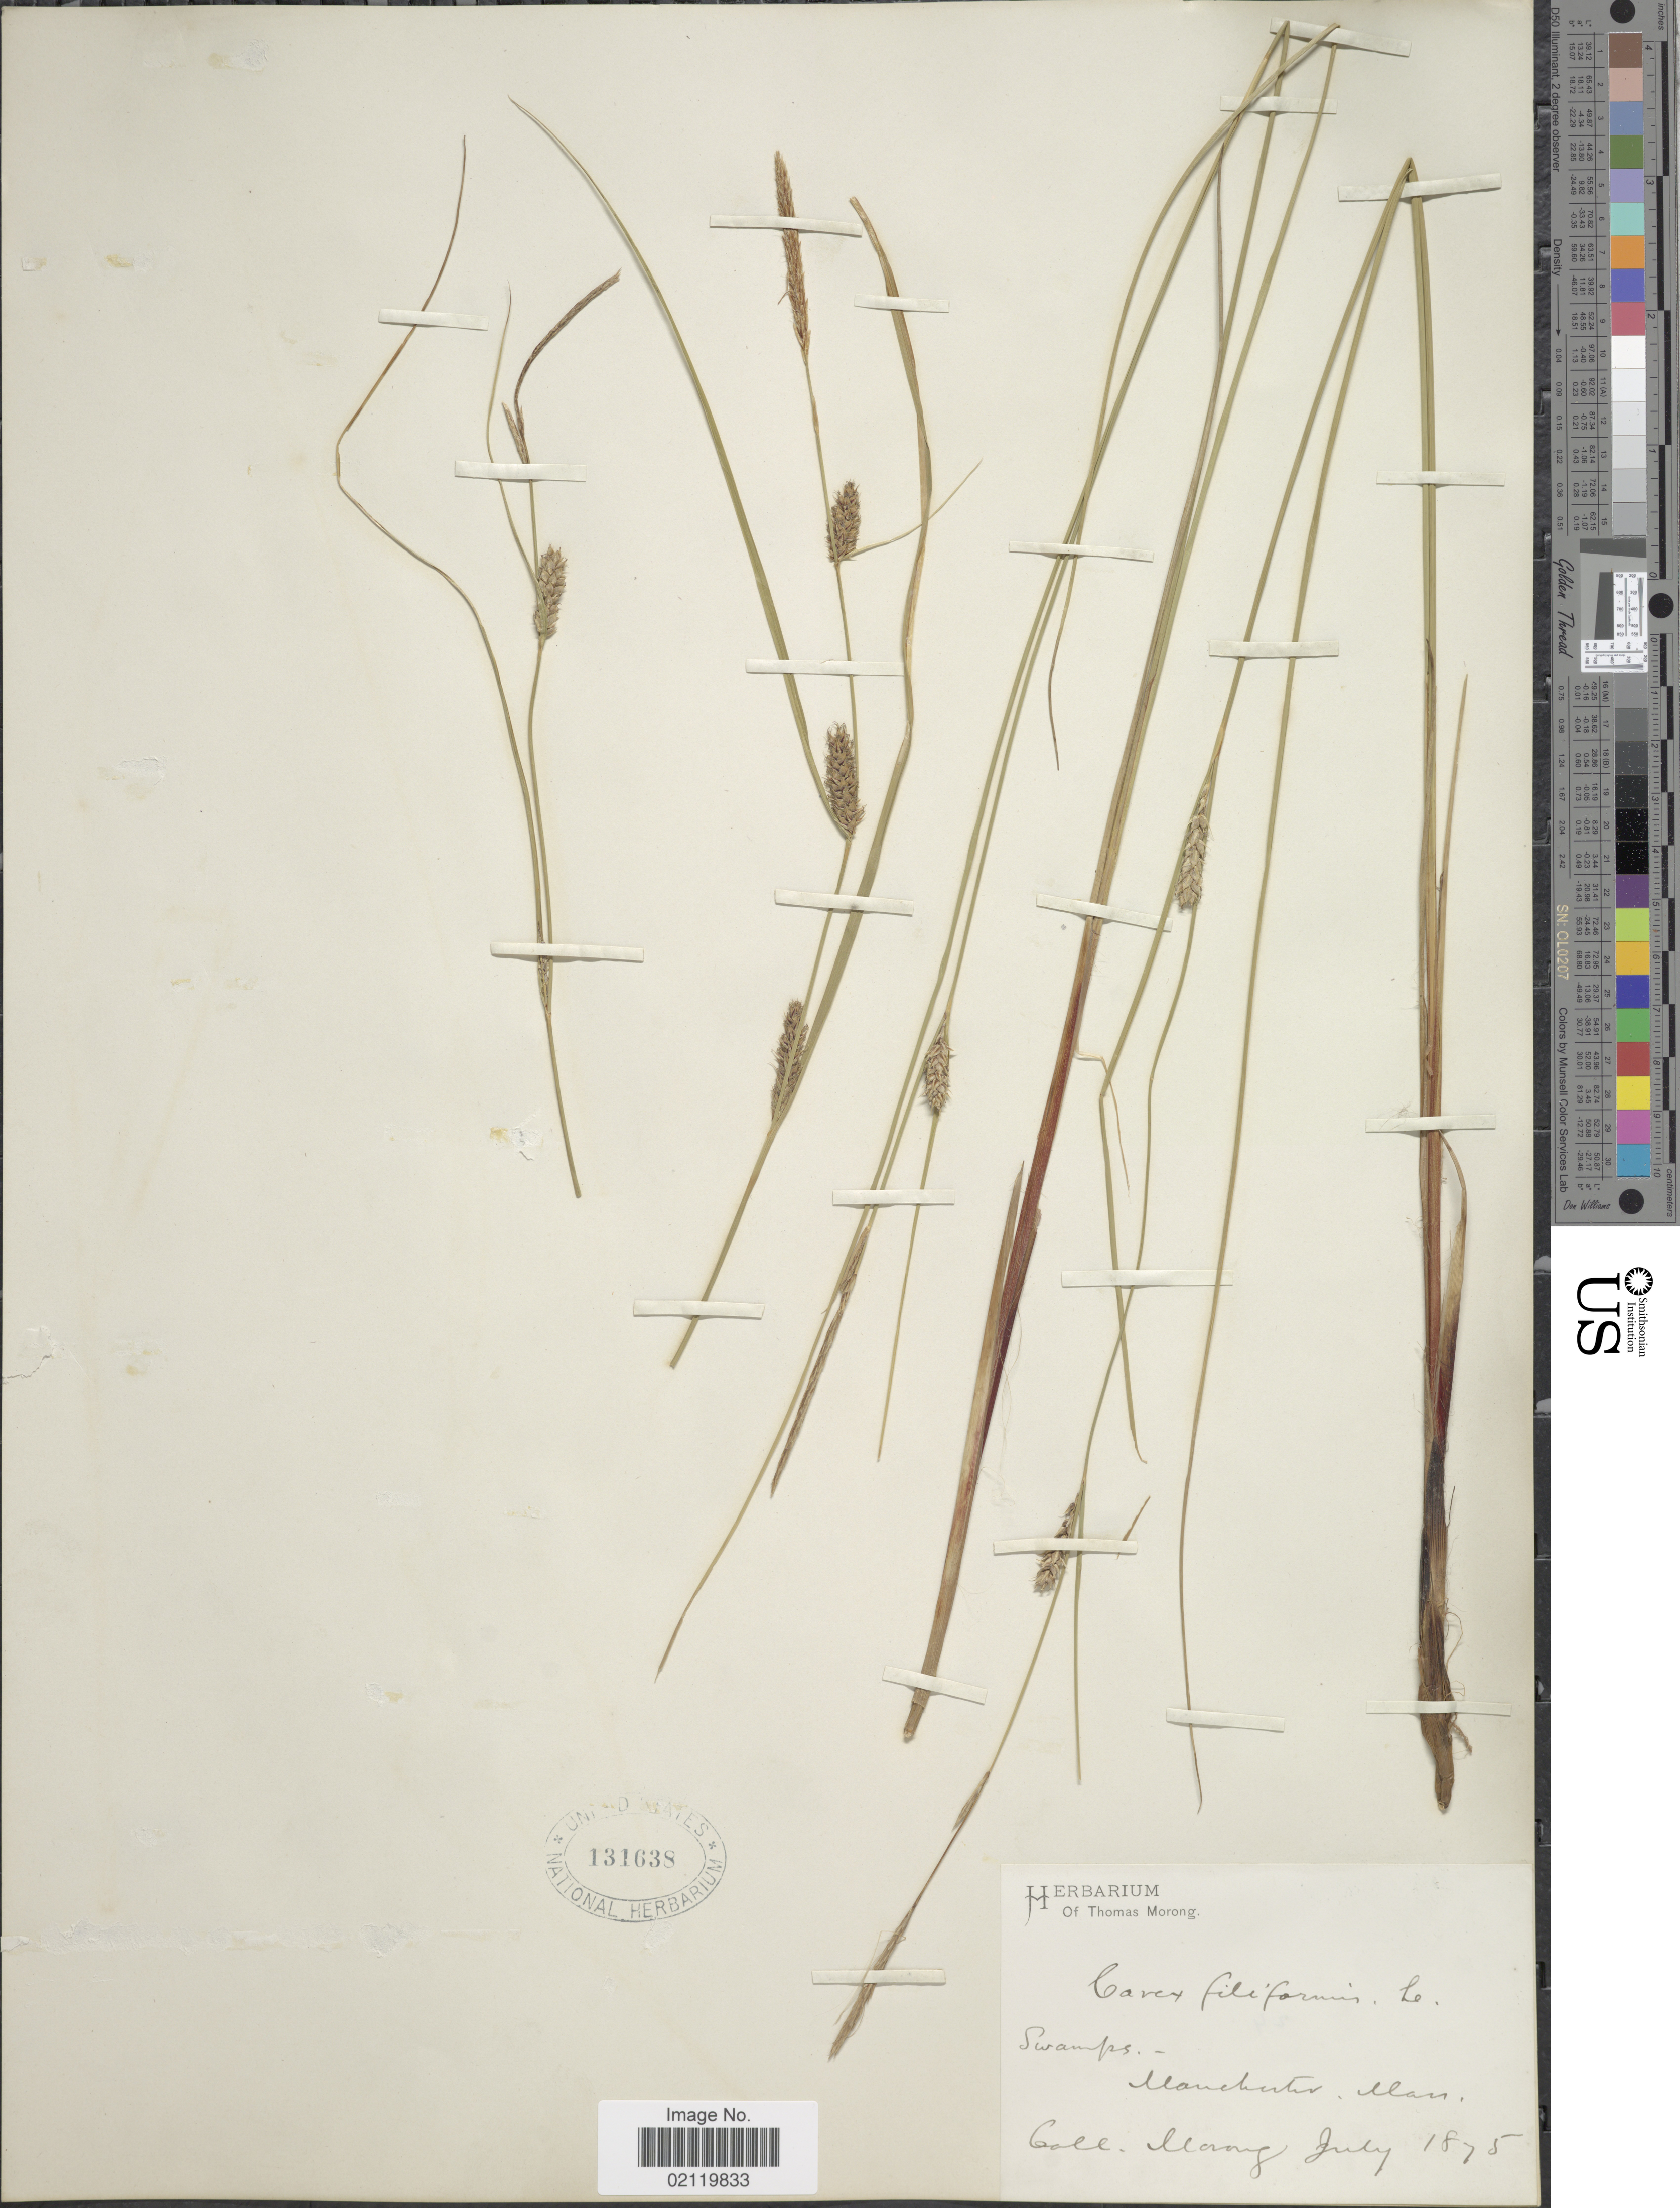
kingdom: Plantae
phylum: Tracheophyta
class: Liliopsida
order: Poales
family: Cyperaceae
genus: Carex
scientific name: Carex lasiocarpa var. americana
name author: Fernald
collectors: ex herb. T. Morong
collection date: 1875-07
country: United States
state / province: Massachusetts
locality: Swamps. Manchester, Mass.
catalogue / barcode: US 131638